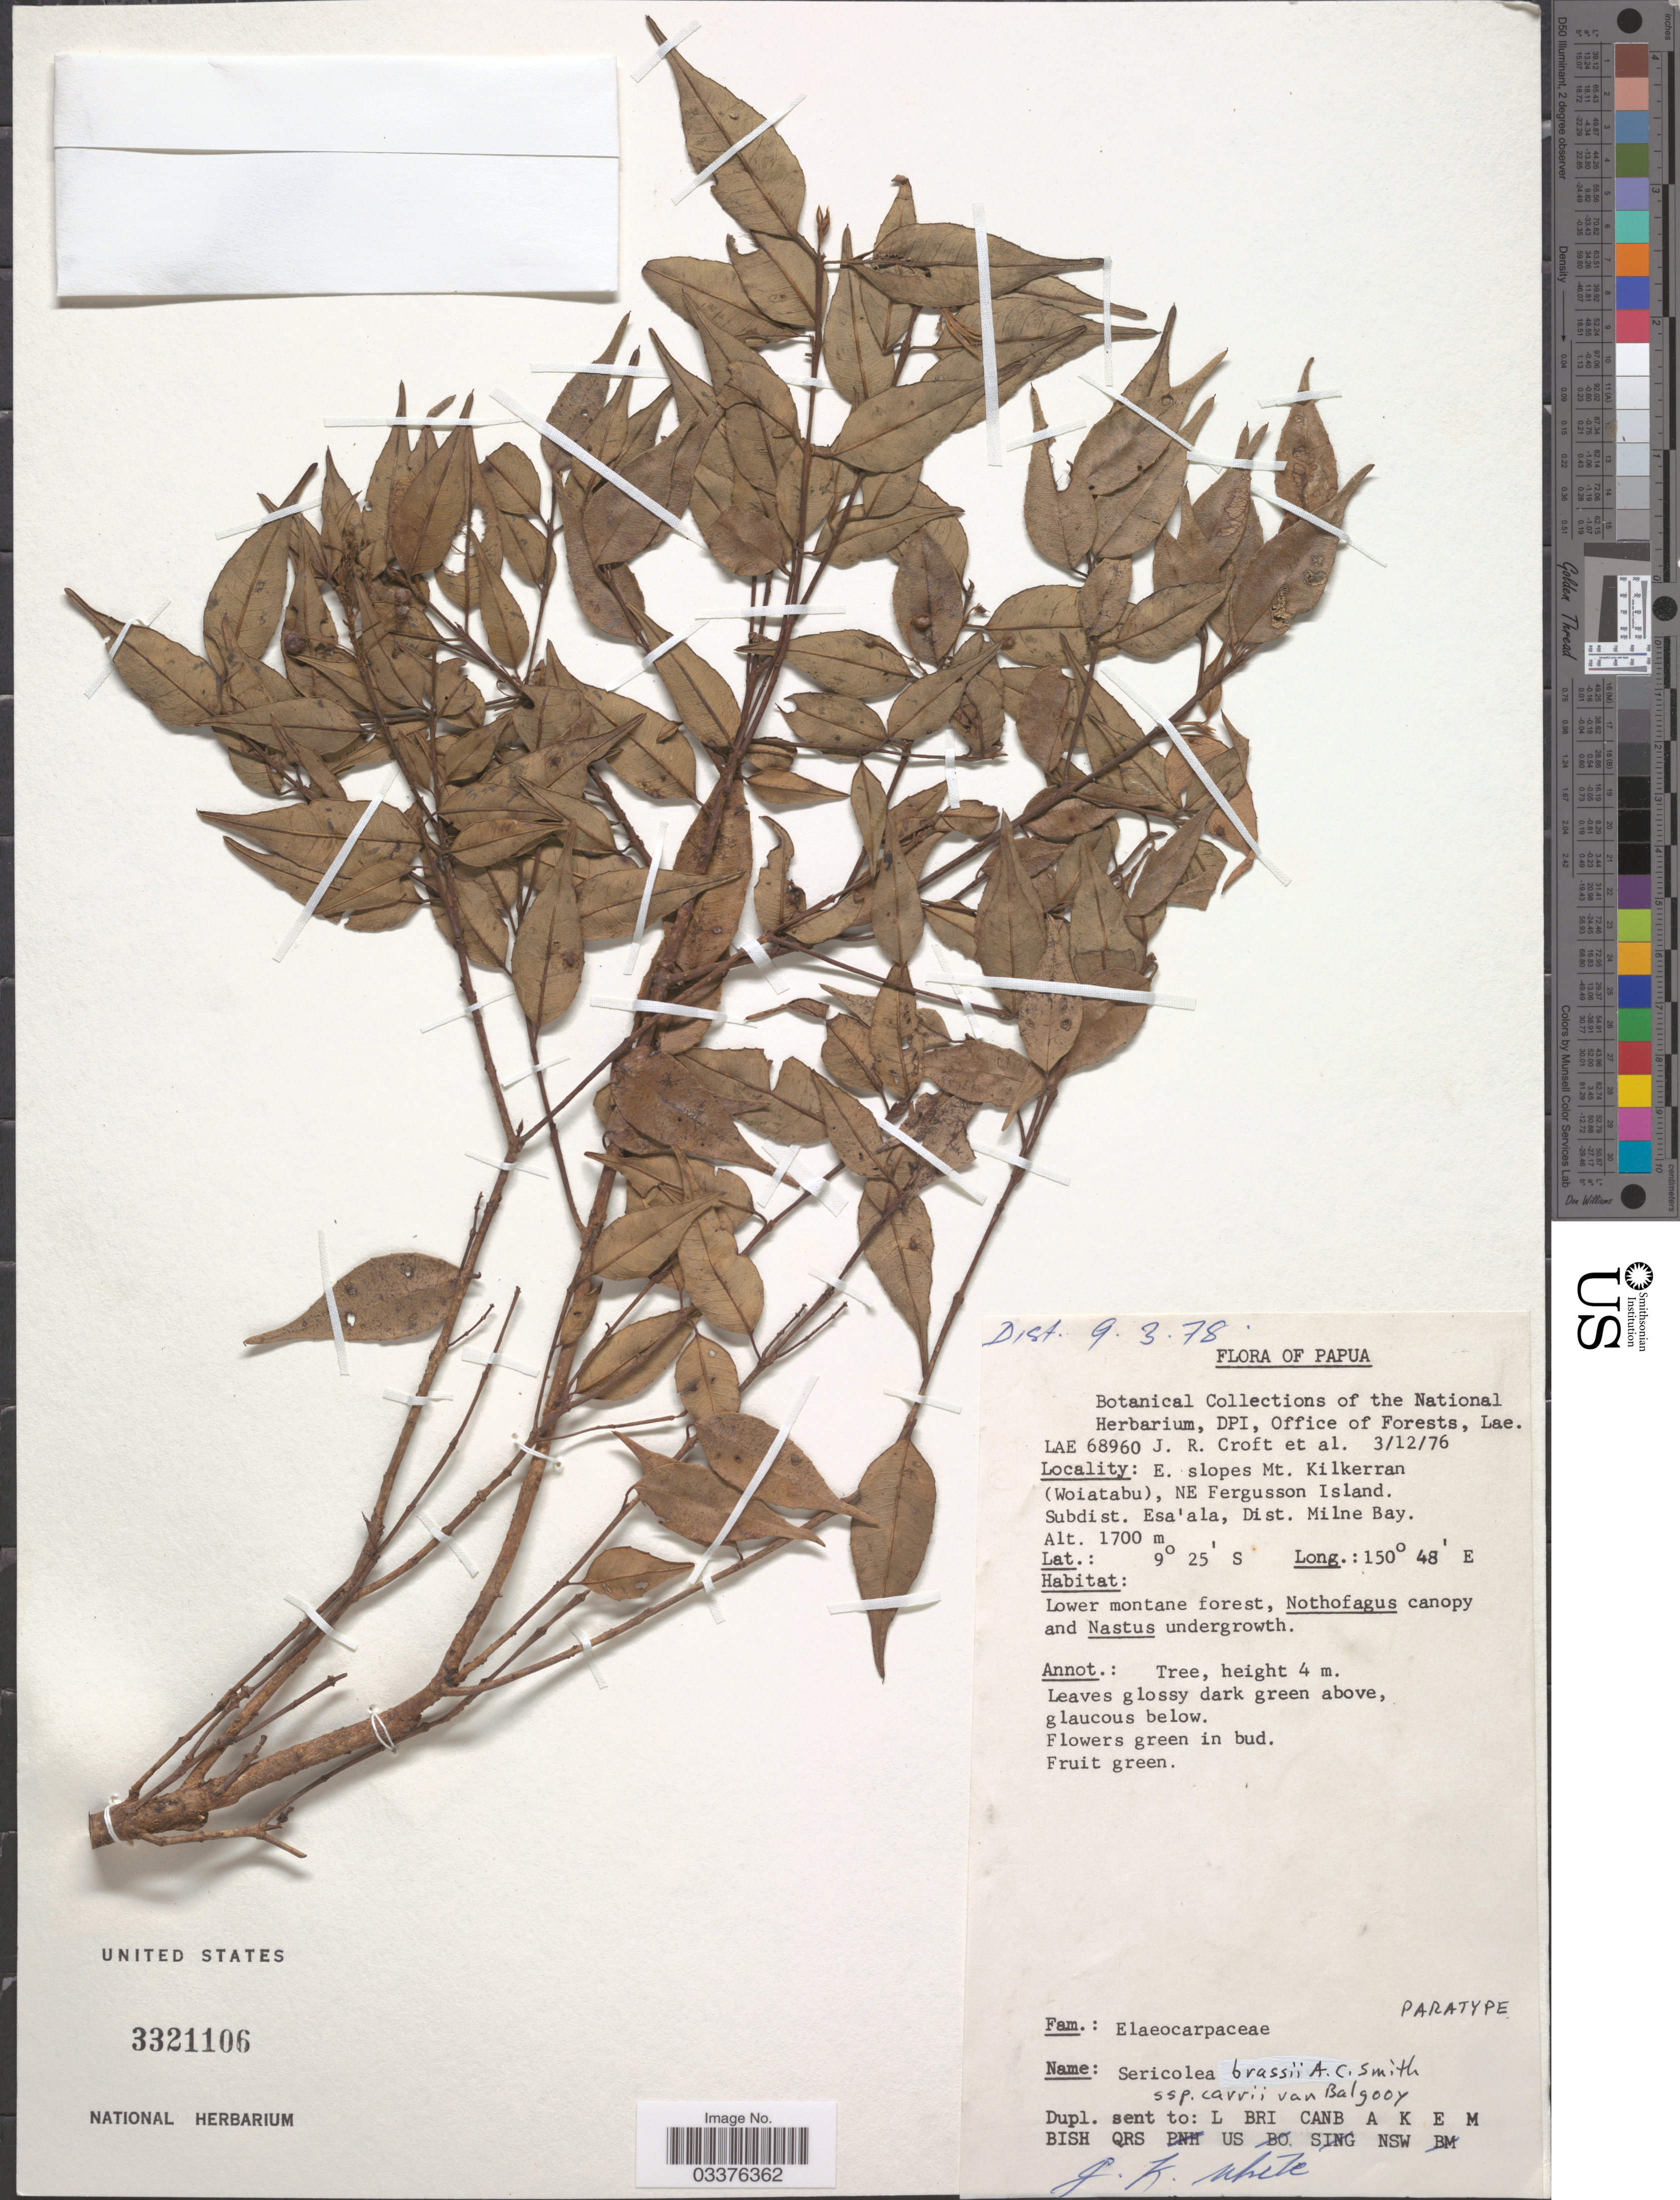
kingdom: Plantae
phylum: Tracheophyta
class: Magnoliopsida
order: Oxalidales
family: Elaeocarpaceae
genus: Sericolea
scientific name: Sericolea brassii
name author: A.C. Sm.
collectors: J. R. Croft & et al.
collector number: LAE 68960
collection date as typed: Transcribed d/m/y: 3/12/76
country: Papua New Guinea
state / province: Milne Bay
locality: Papua. E. slopes Mt. Kilkerran (Woiatabu), NE Fergusson Island. Subdist. Esa'ala, Dist. Milne Bay.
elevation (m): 1700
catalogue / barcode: US 3321106